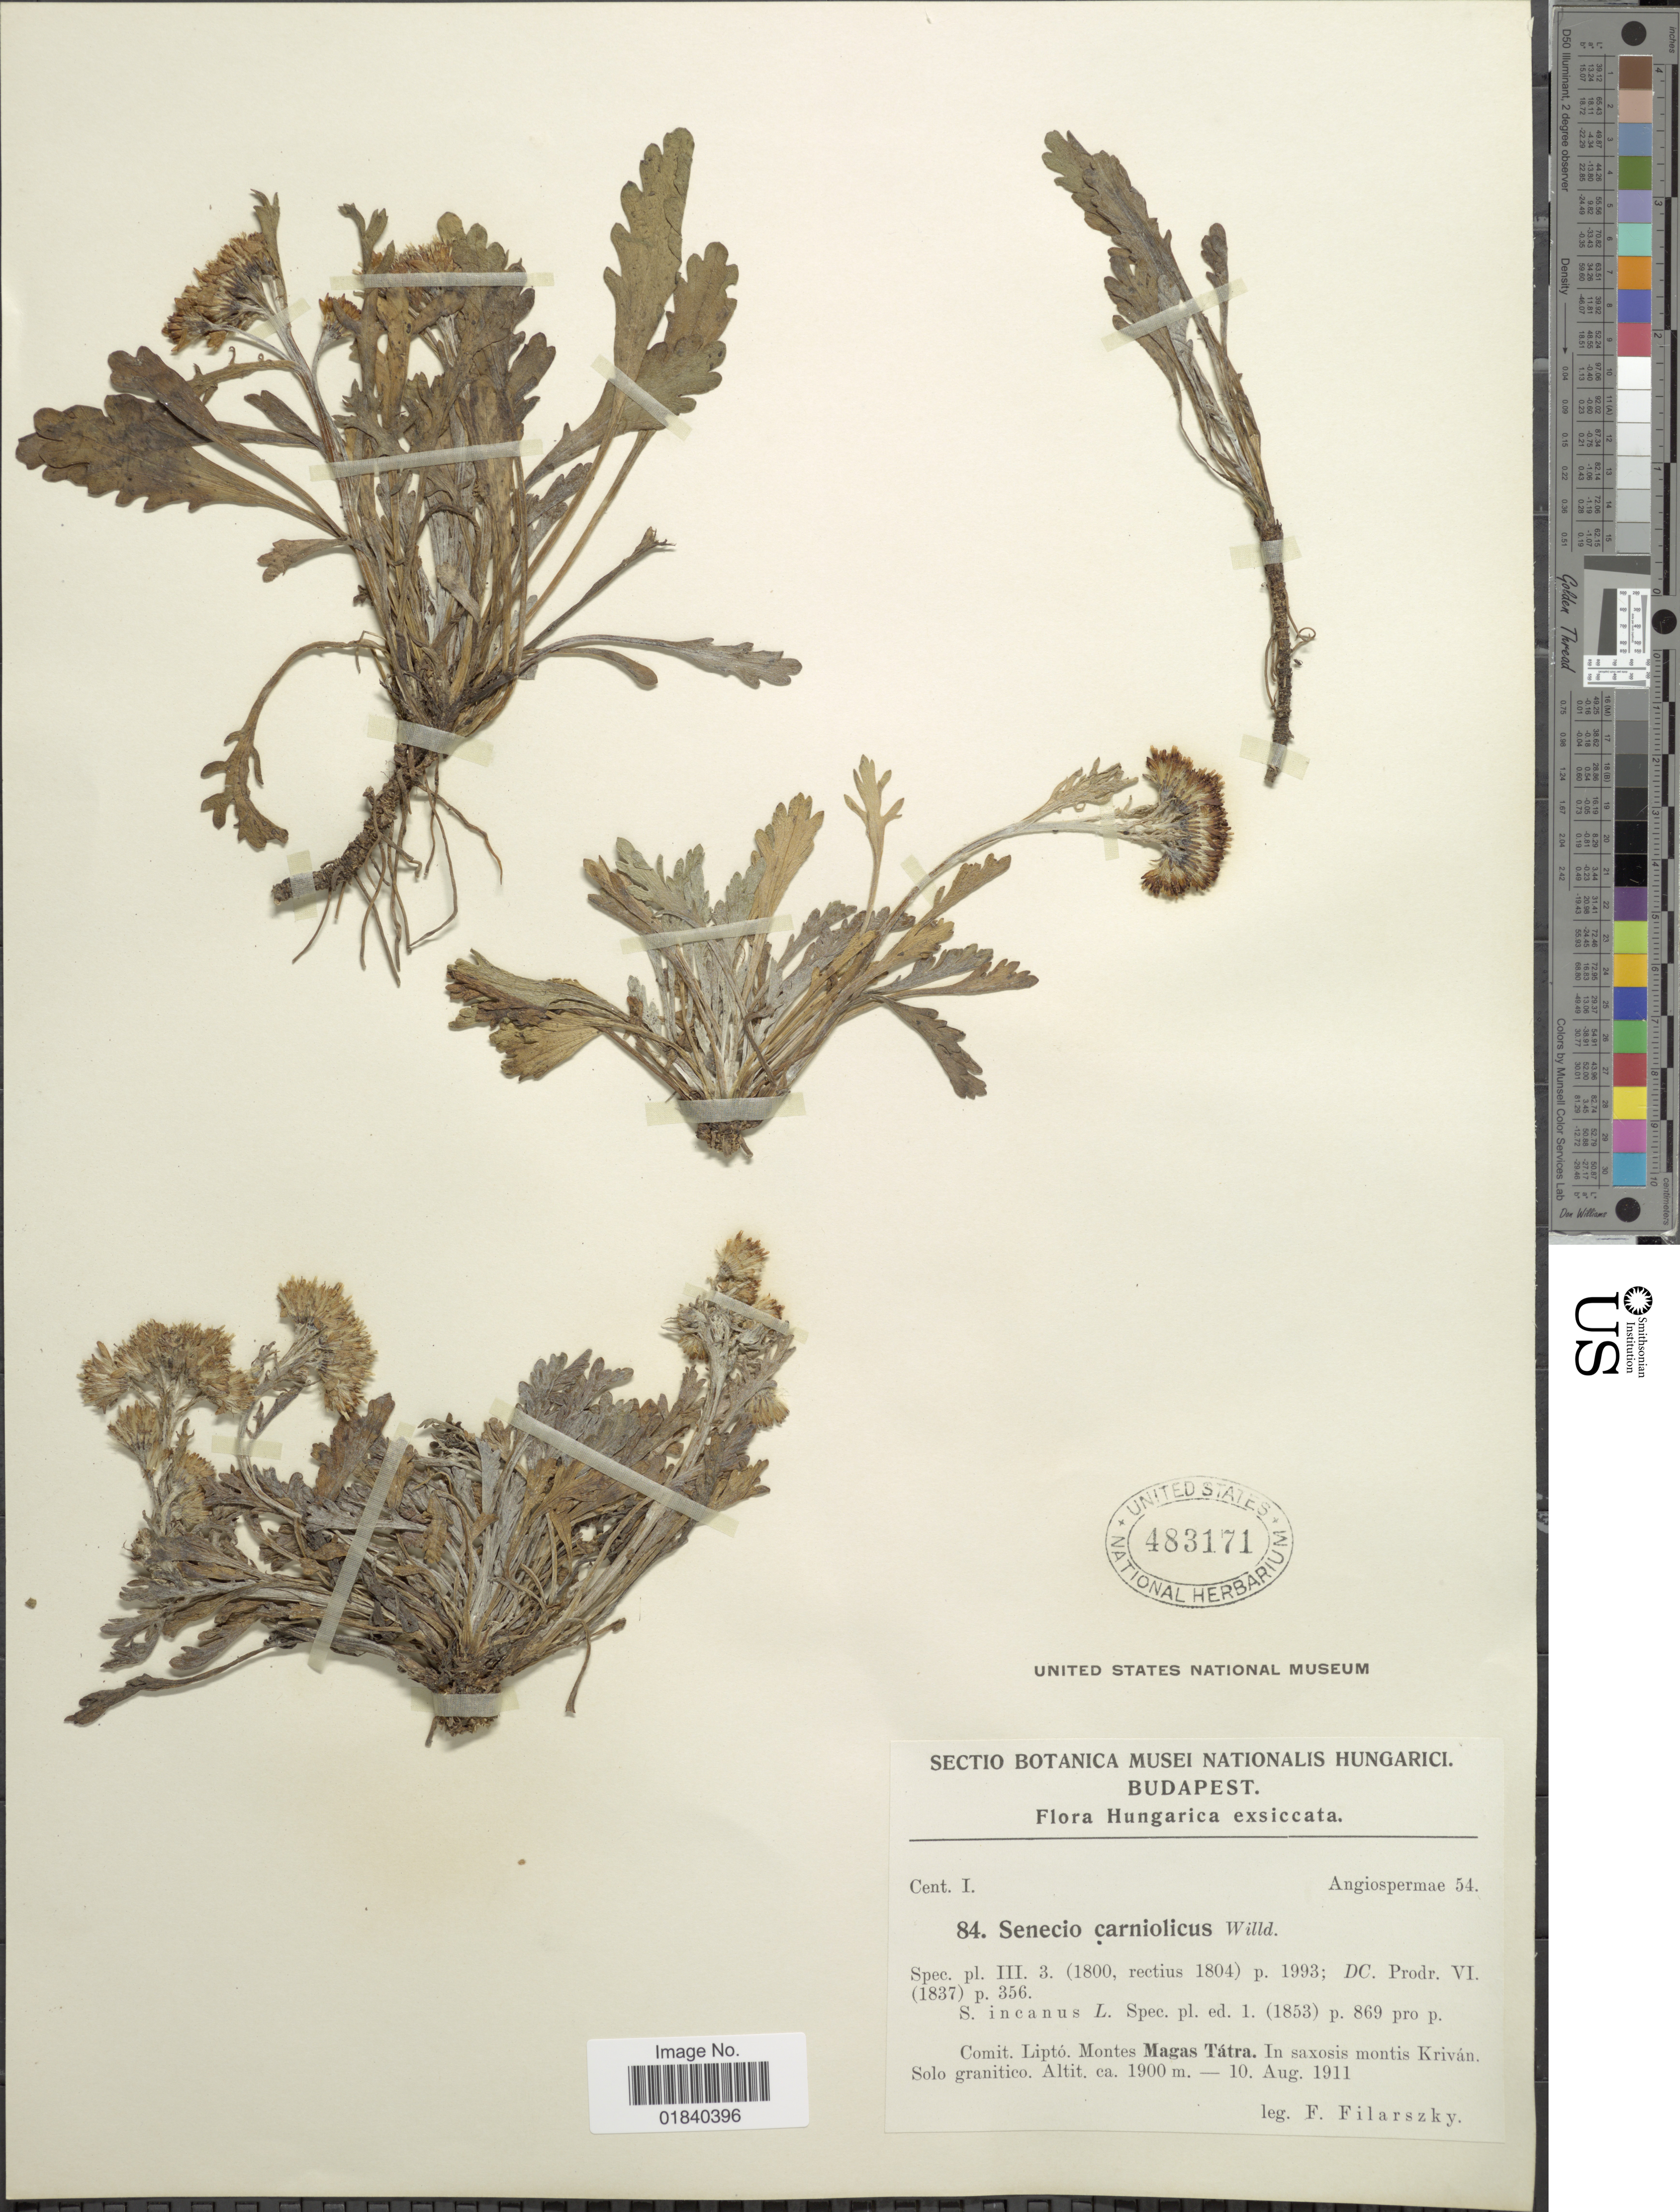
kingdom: Plantae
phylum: Tracheophyta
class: Magnoliopsida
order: Asterales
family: Asteraceae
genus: Jacobaea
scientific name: Jacobaea incana subsp. carniolica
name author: (Willd.) B. Nord. & Greuter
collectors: F. Filarszky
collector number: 84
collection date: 1911-08-10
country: Hungary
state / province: Budapest, Capital District of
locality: Budapest, Hungarica. Montes Magas Tatra. In Saxosis montis Krivan. Solo granitico.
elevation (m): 1900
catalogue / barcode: US 483171